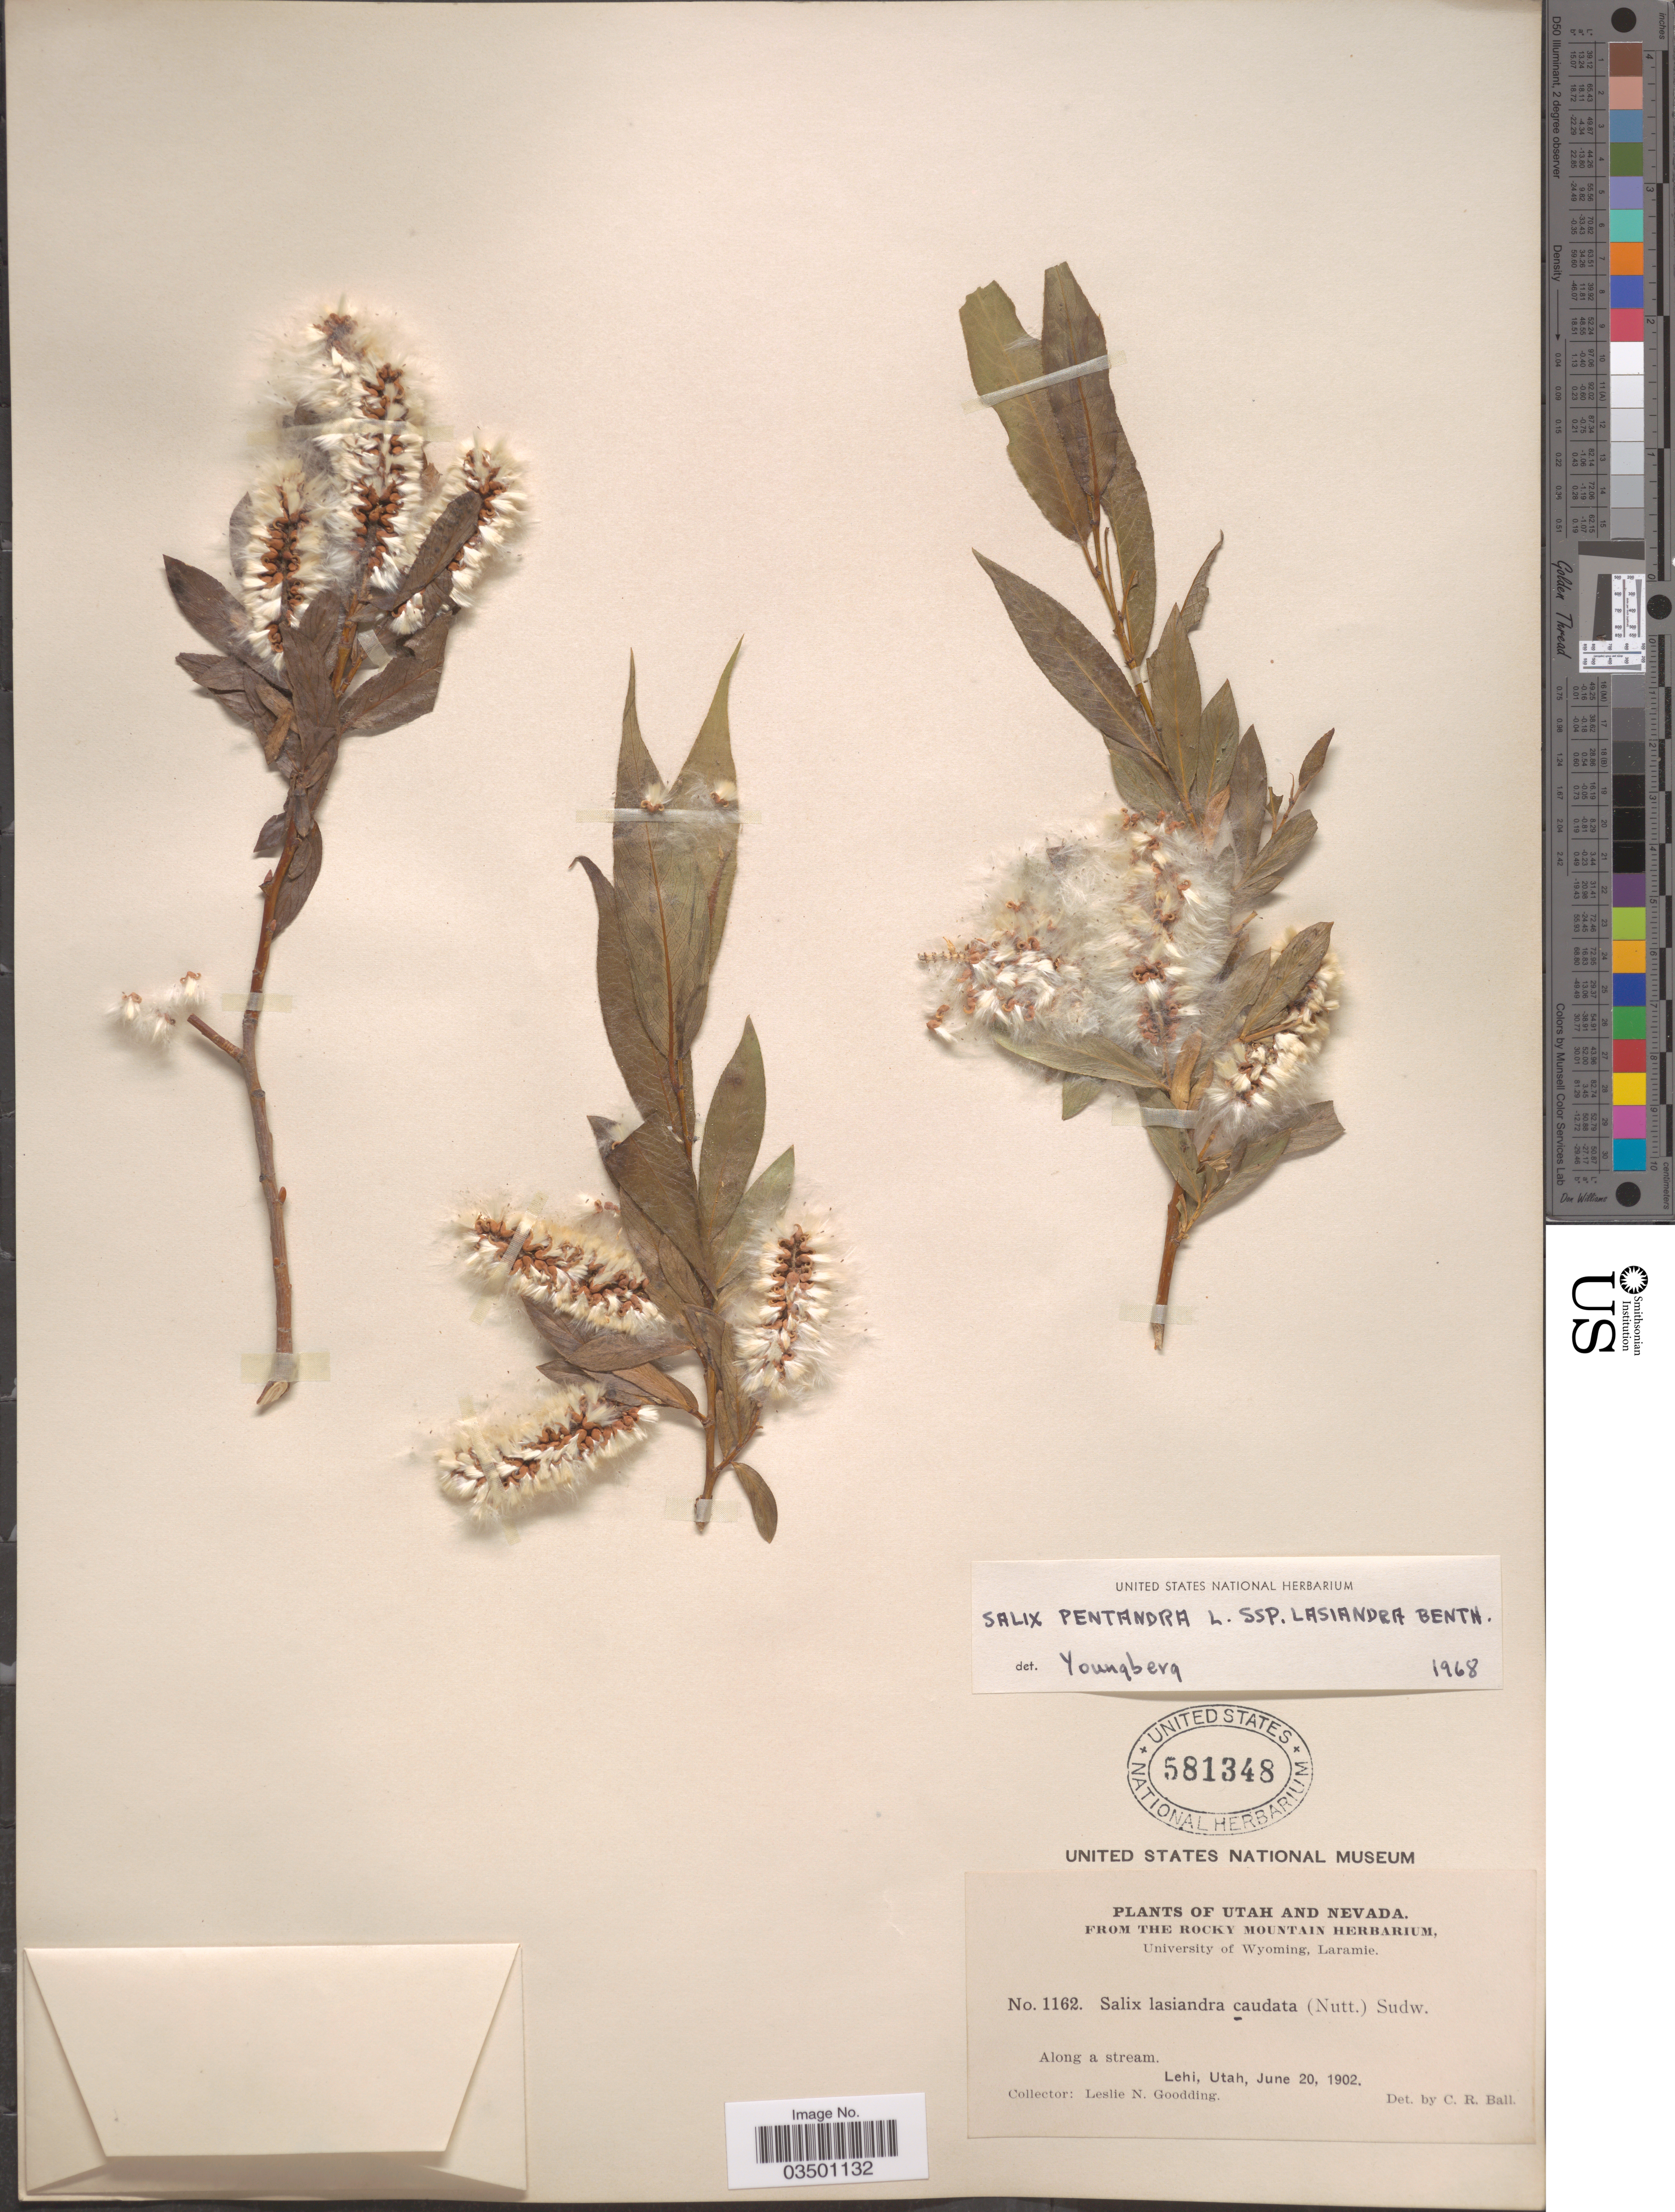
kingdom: Plantae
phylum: Tracheophyta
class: Magnoliopsida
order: Malpighiales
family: Salicaceae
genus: Salix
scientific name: Salix lasiandra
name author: Benth.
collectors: L. N. Goodding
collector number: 1162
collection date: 1902-06-20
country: United States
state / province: Utah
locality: Along a stream. Lehi.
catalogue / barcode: US 581348